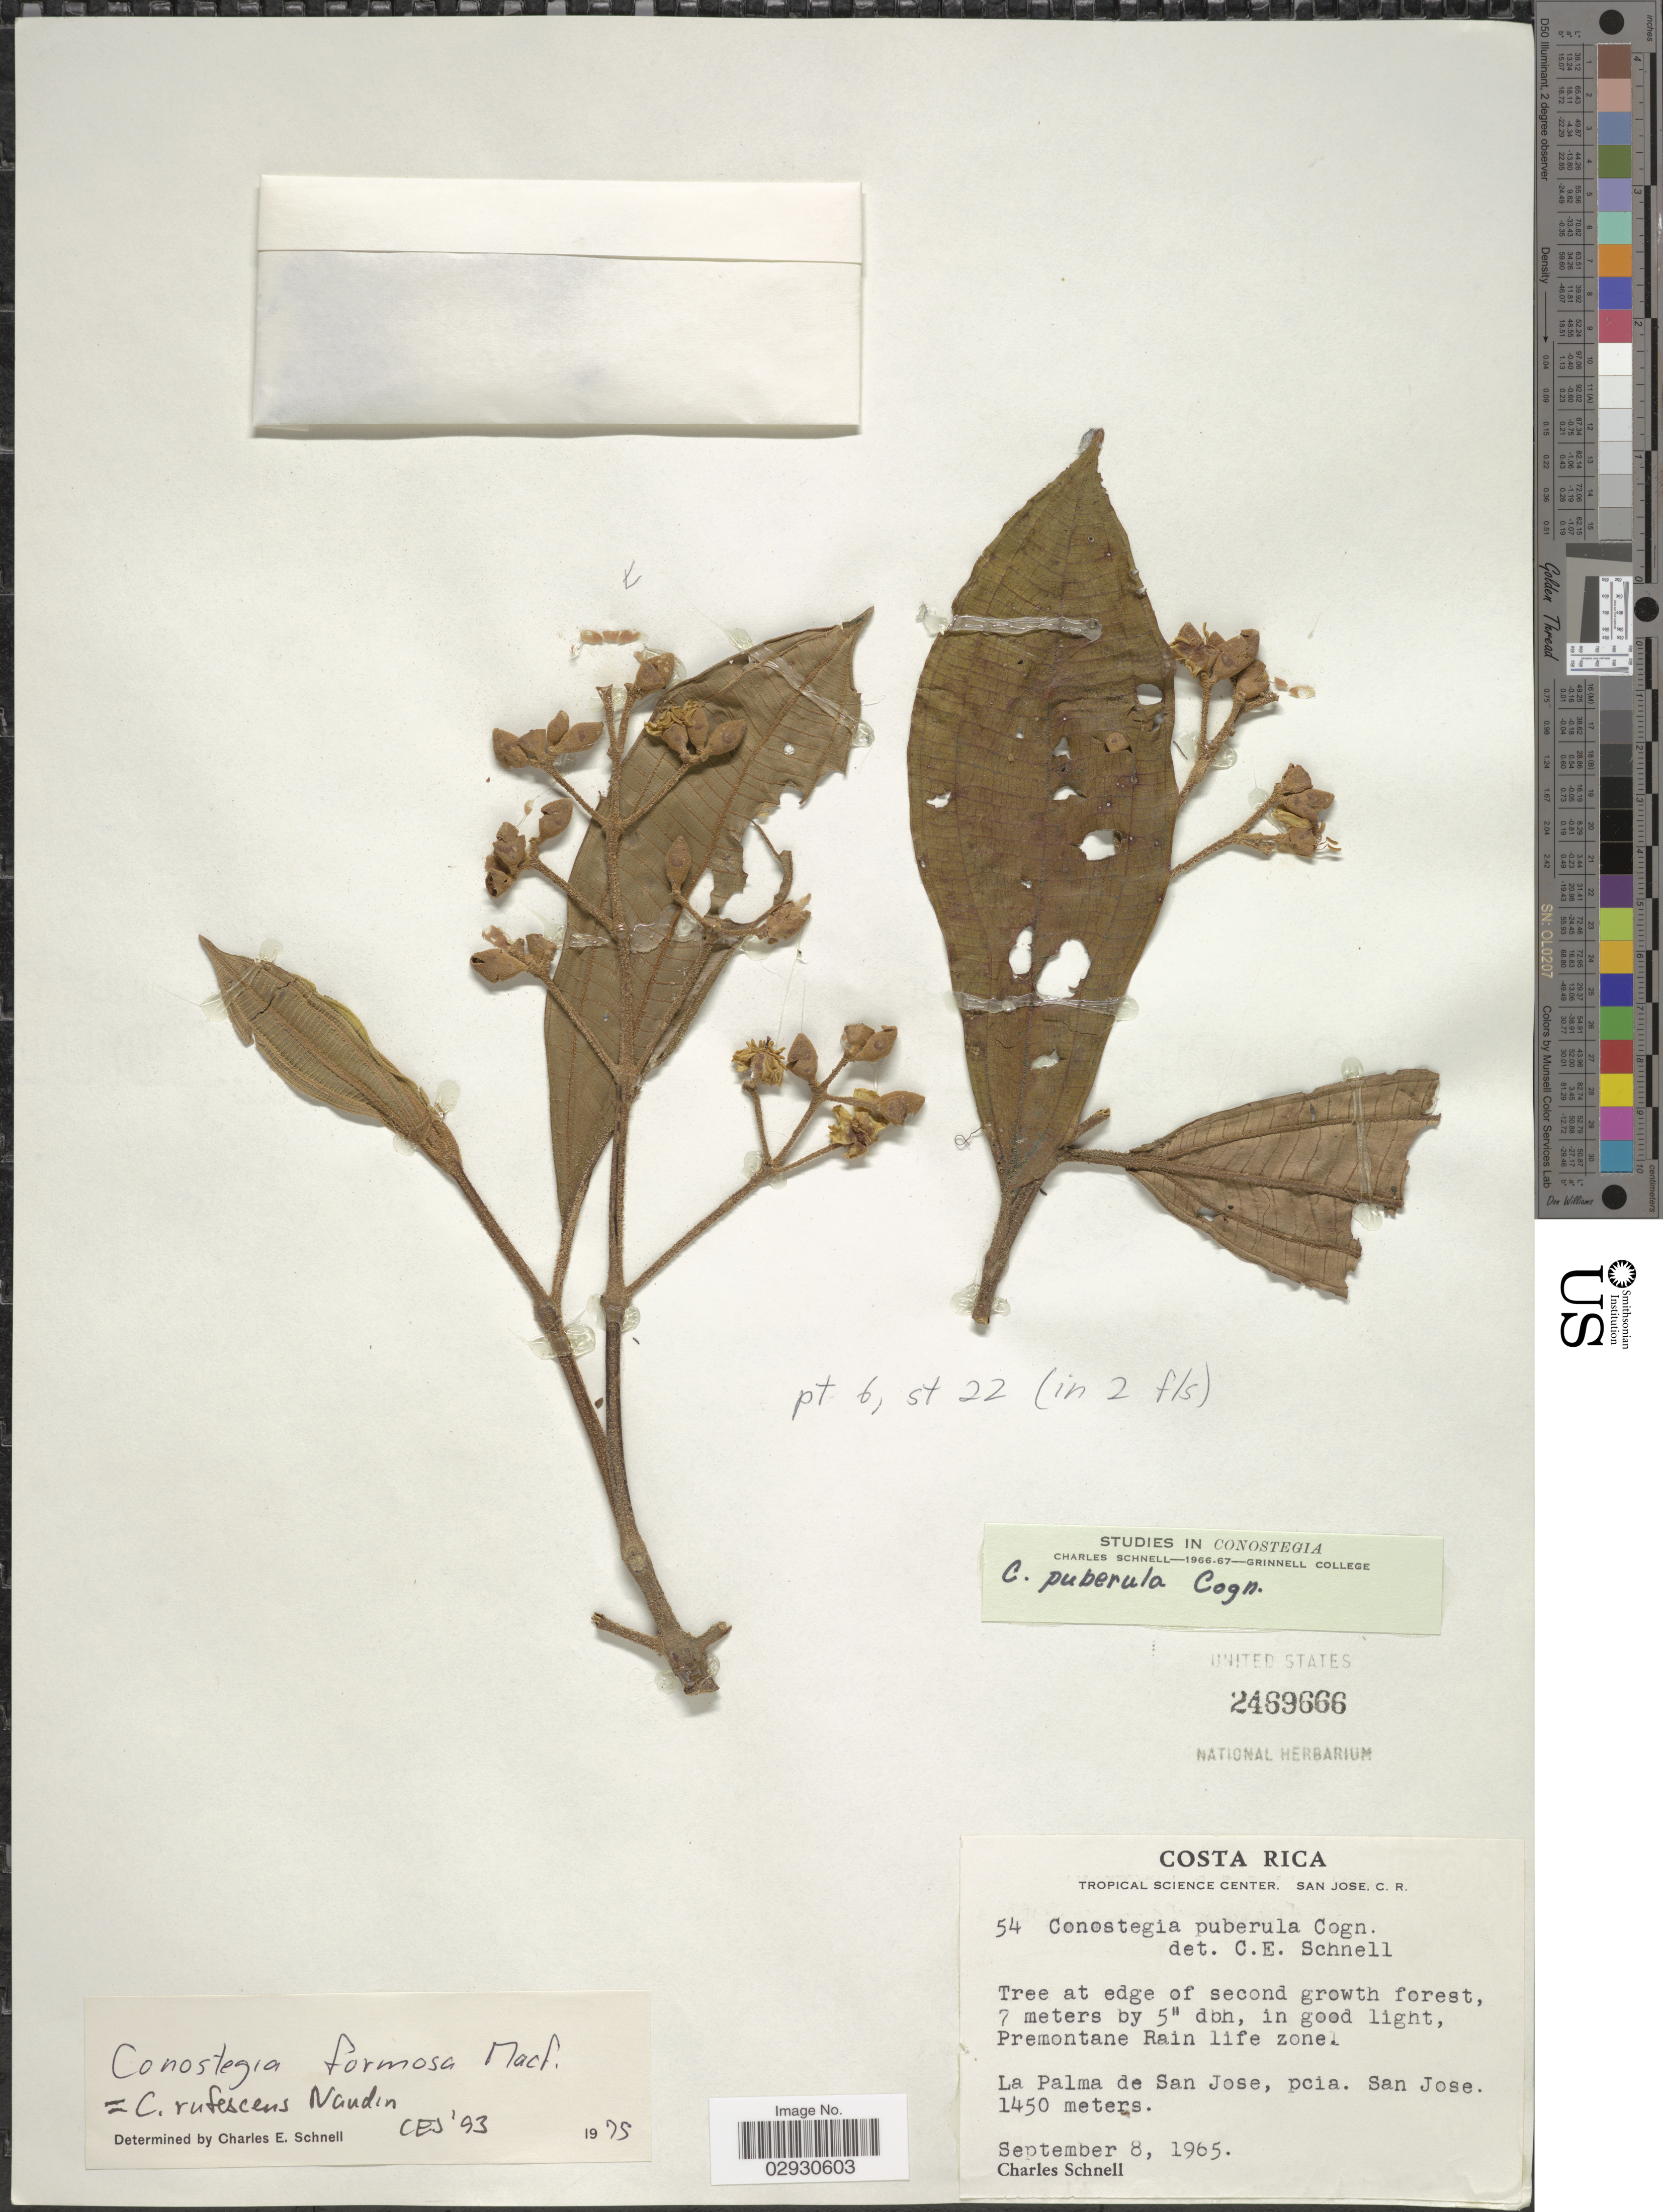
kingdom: Plantae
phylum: Tracheophyta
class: Magnoliopsida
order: Myrtales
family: Melastomataceae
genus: Conostegia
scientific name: Conostegia rufescens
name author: Naudin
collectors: C. Schnell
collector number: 54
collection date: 1965-09-08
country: Costa Rica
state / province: San José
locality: La Palma de San Jose, pcia. San Jose.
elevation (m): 1450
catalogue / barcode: US 2469666